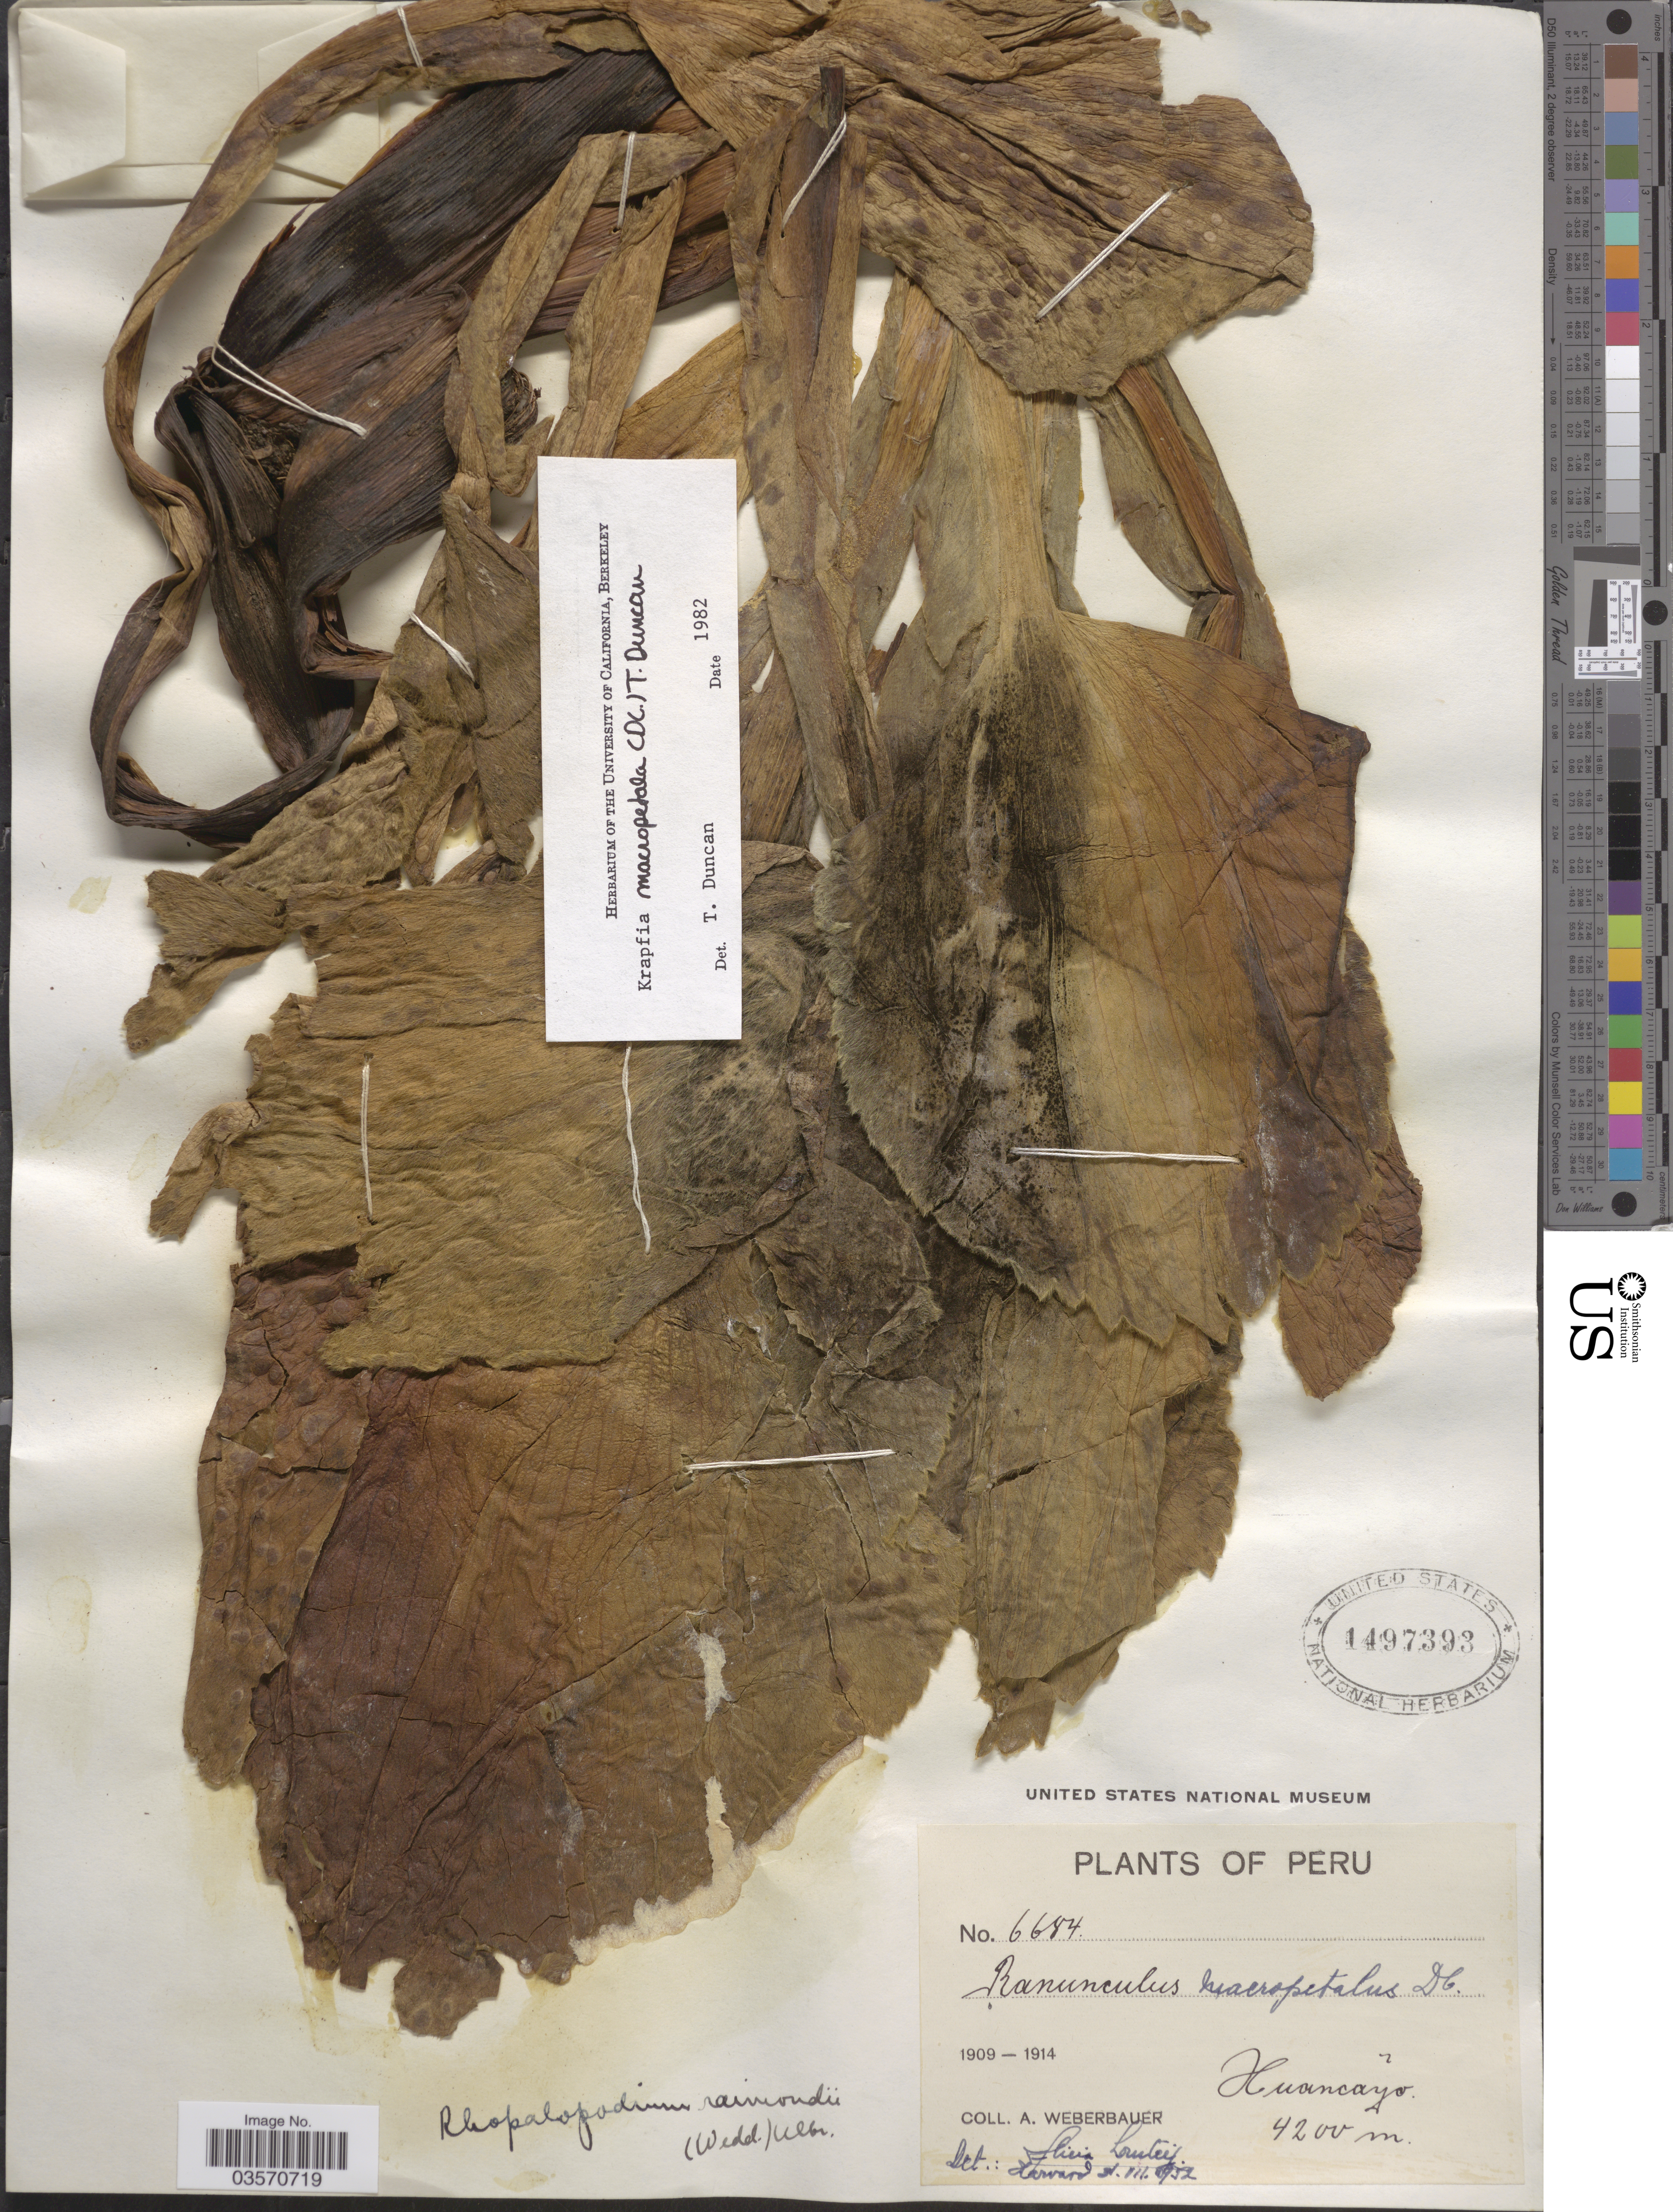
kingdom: Plantae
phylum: Tracheophyta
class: Magnoliopsida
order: Ranunculales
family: Ranunculaceae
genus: Krapfia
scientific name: Krapfia macropetala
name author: (DC.) Tamura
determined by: Duncan, T.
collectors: A. Weberbauer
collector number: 6684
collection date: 1909/1914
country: Peru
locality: Huancayo.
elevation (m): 4200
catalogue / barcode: US 1497393